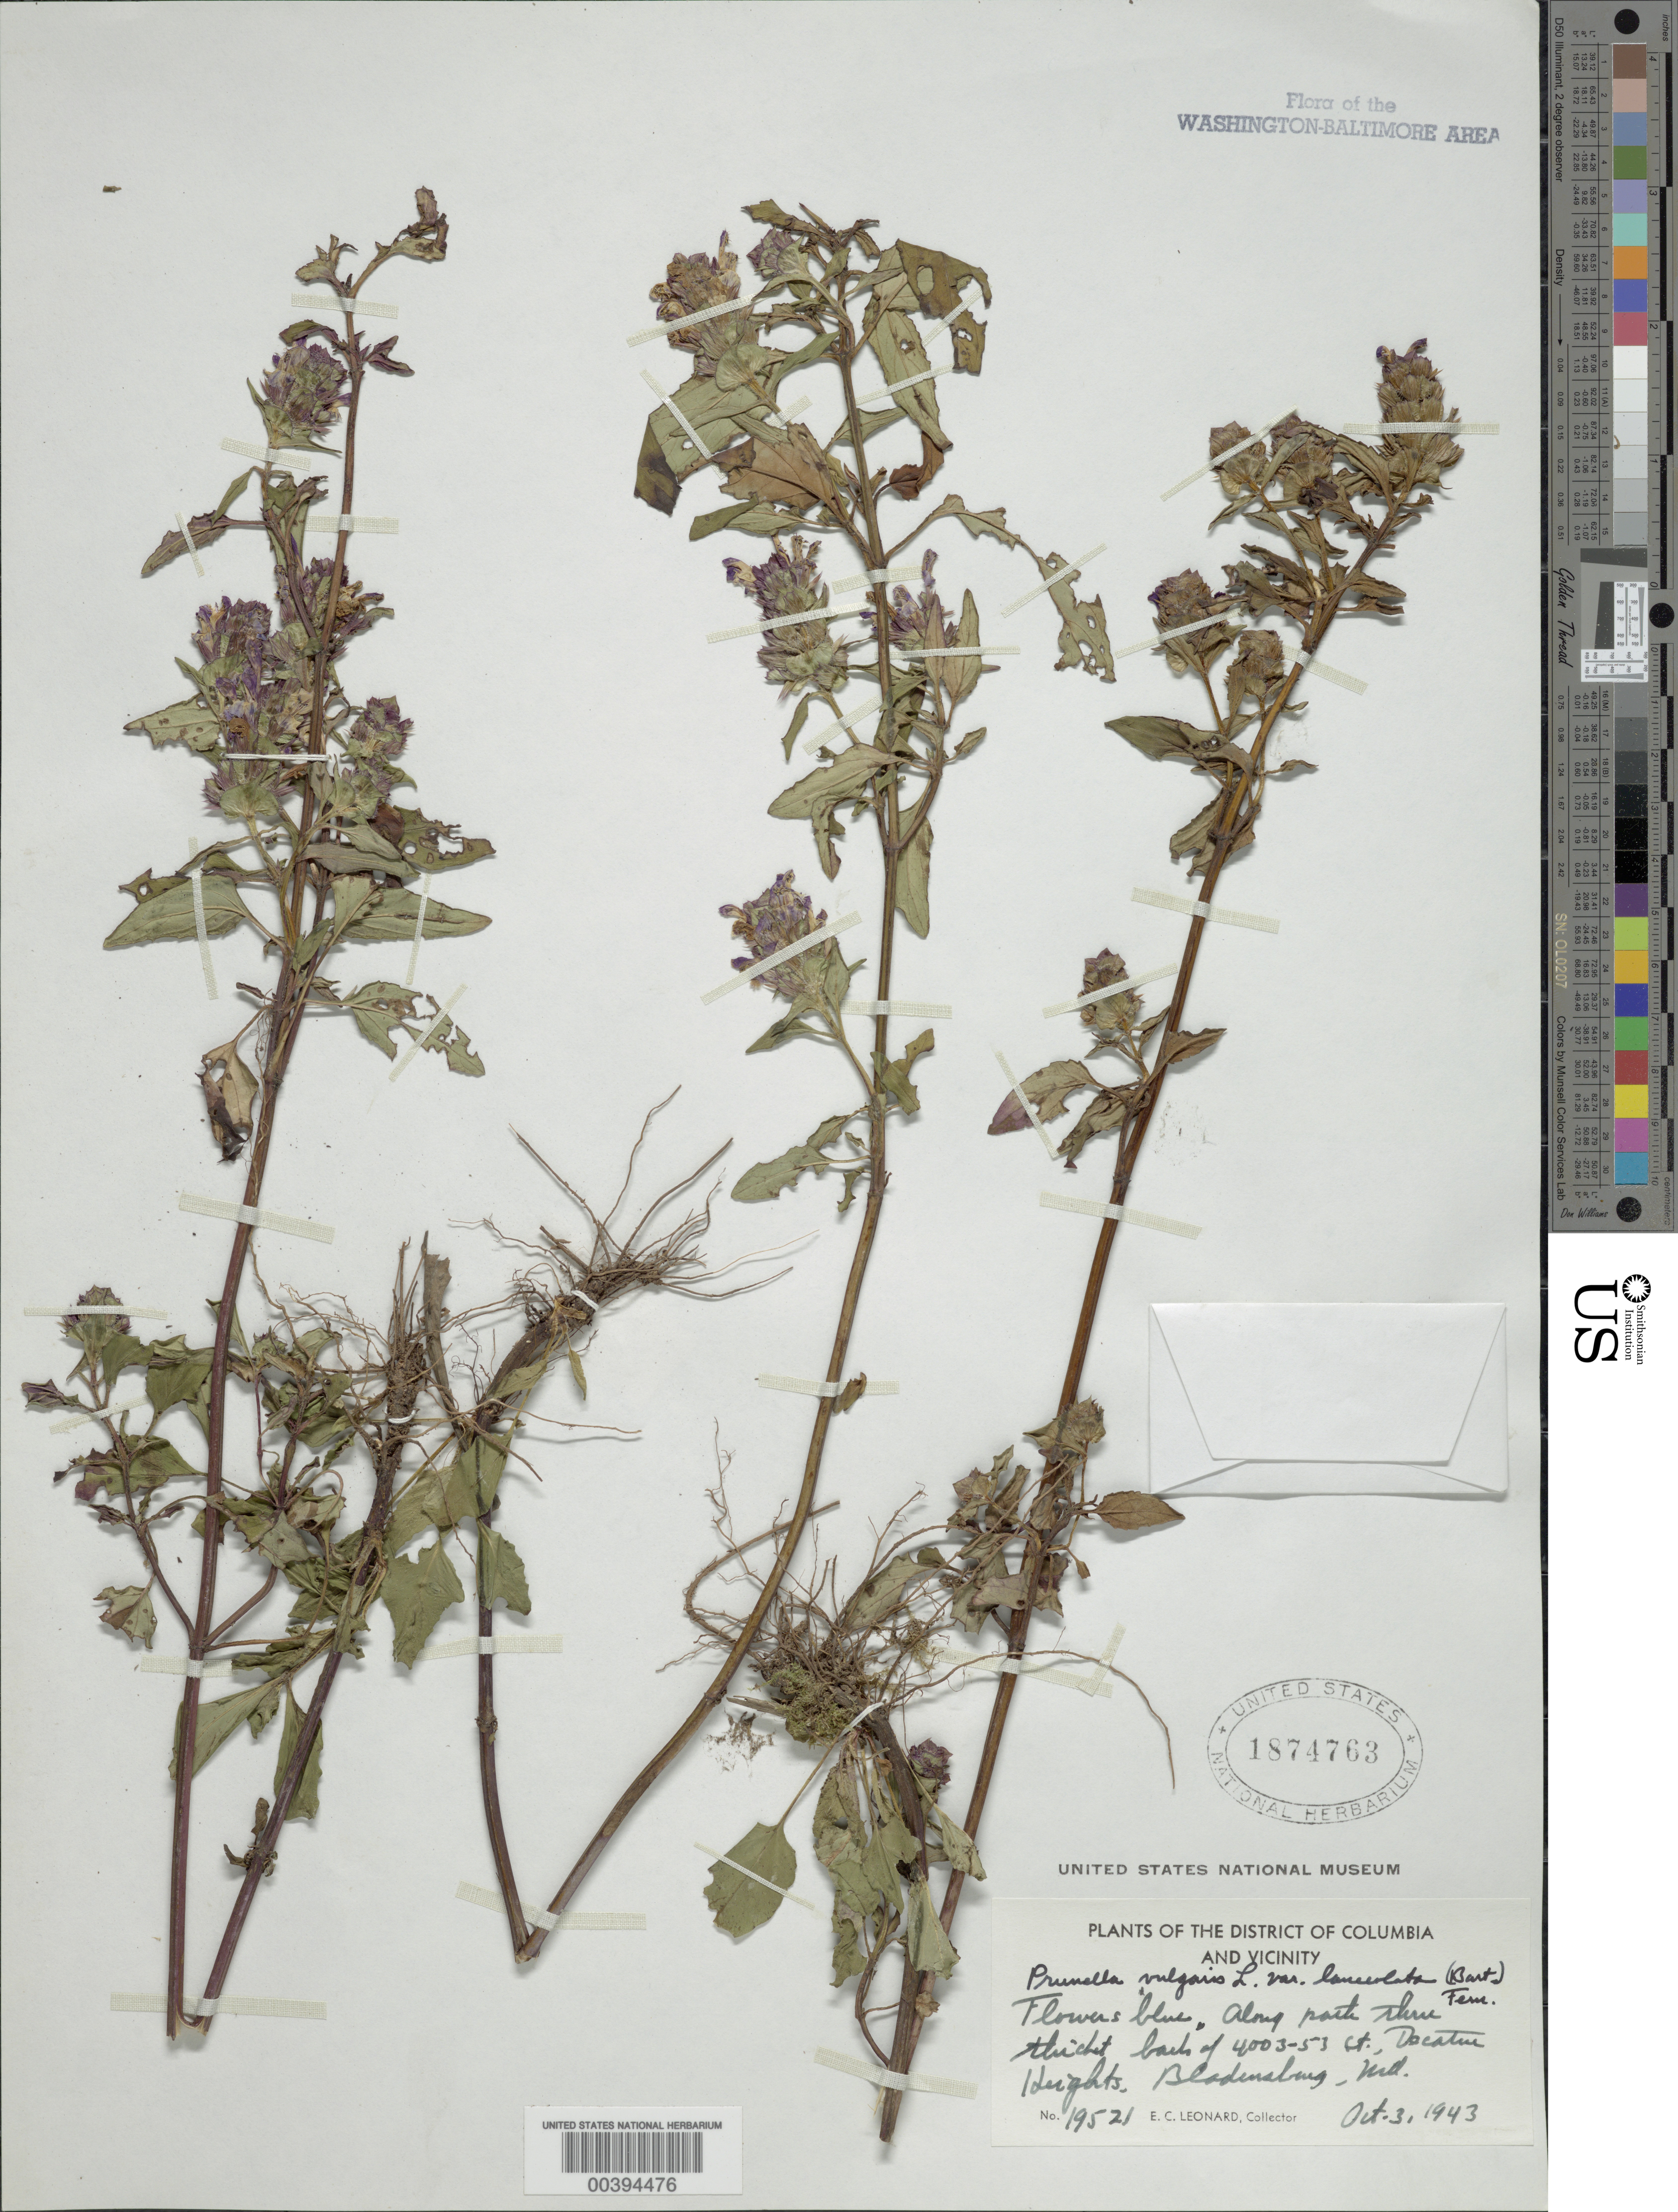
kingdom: Plantae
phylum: Tracheophyta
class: Magnoliopsida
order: Lamiales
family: Lamiaceae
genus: Prunella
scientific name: Prunella vulgaris var. lanceolata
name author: (W.P.C. Barton) Fernald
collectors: E. C. Leonard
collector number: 19521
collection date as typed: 03 Oct 1943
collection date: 1943-10-03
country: United States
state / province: Maryland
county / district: Prince George's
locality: Decatur Heights, Bladensburg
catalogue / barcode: US 1874763